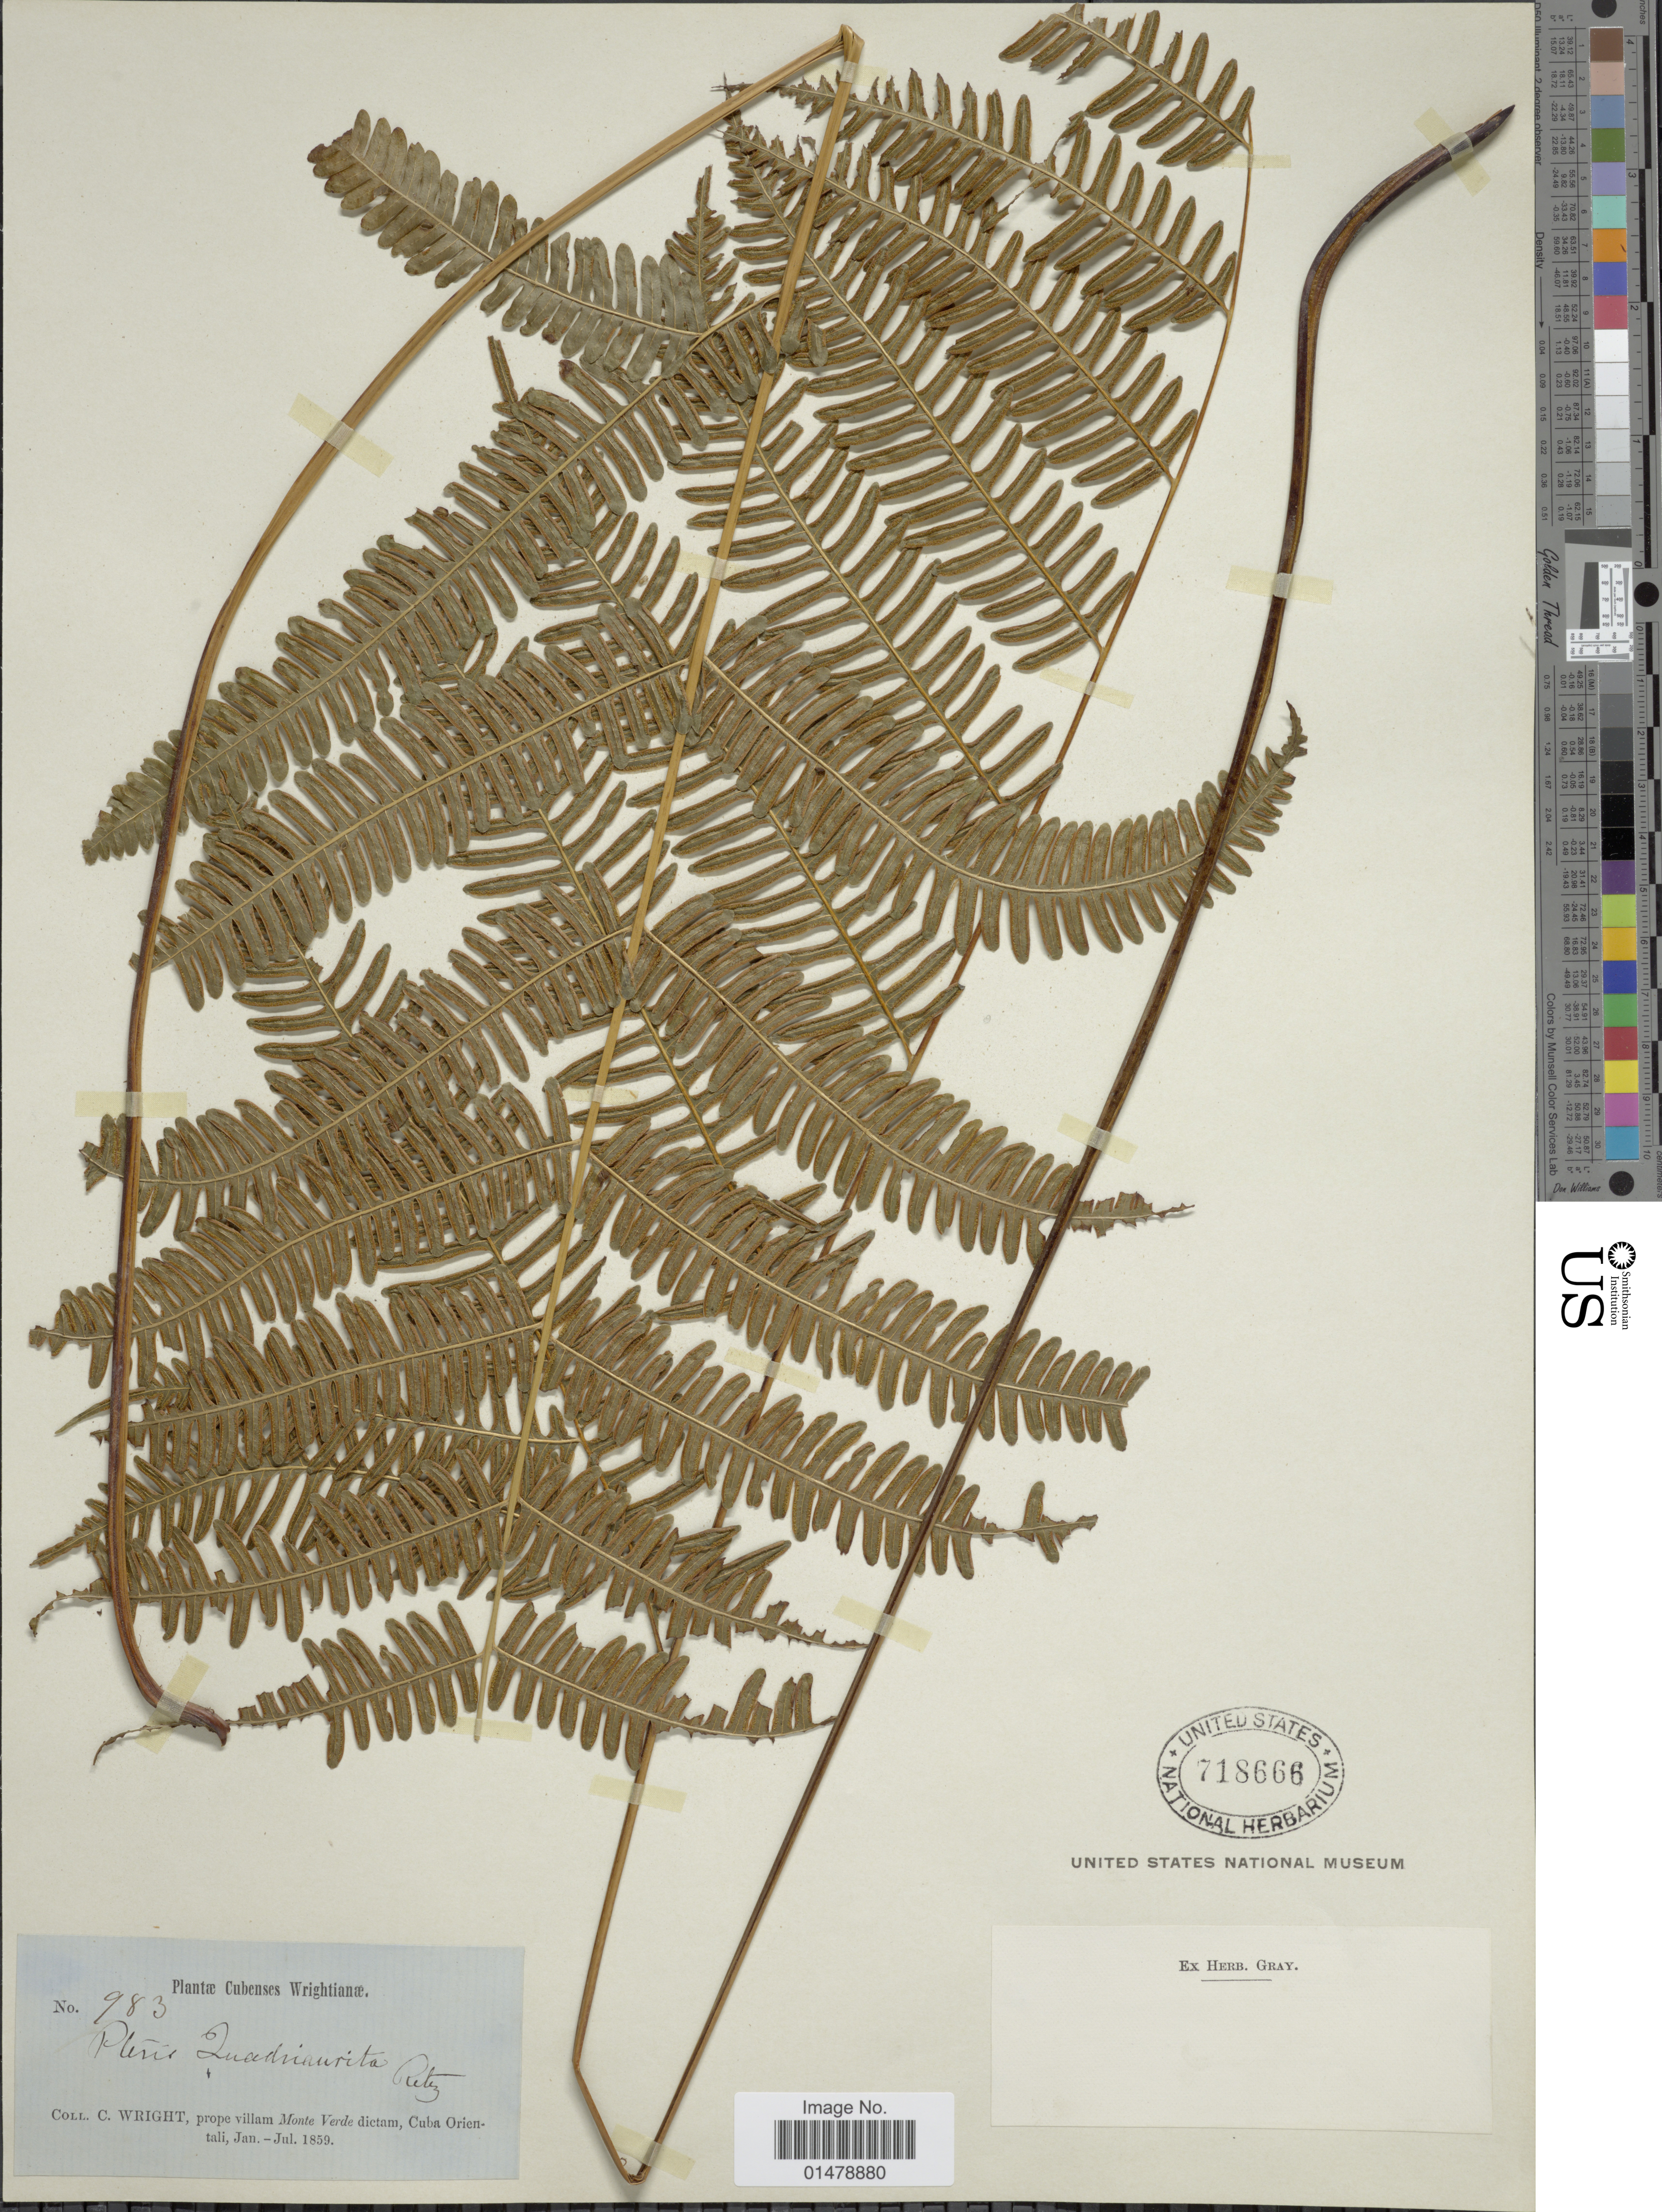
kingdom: Plantae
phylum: Tracheophyta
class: Polypodiopsida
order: Polypodiales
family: Pteridaceae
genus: Pteris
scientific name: Pteris quadriaurita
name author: Retz.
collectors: C. Wright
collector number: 983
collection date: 1859-01/1859-07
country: Cuba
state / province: Oriente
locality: Prope villam Monte Verde dictam, Cuba Orientali. Plantae Cubenses.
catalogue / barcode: US 718666